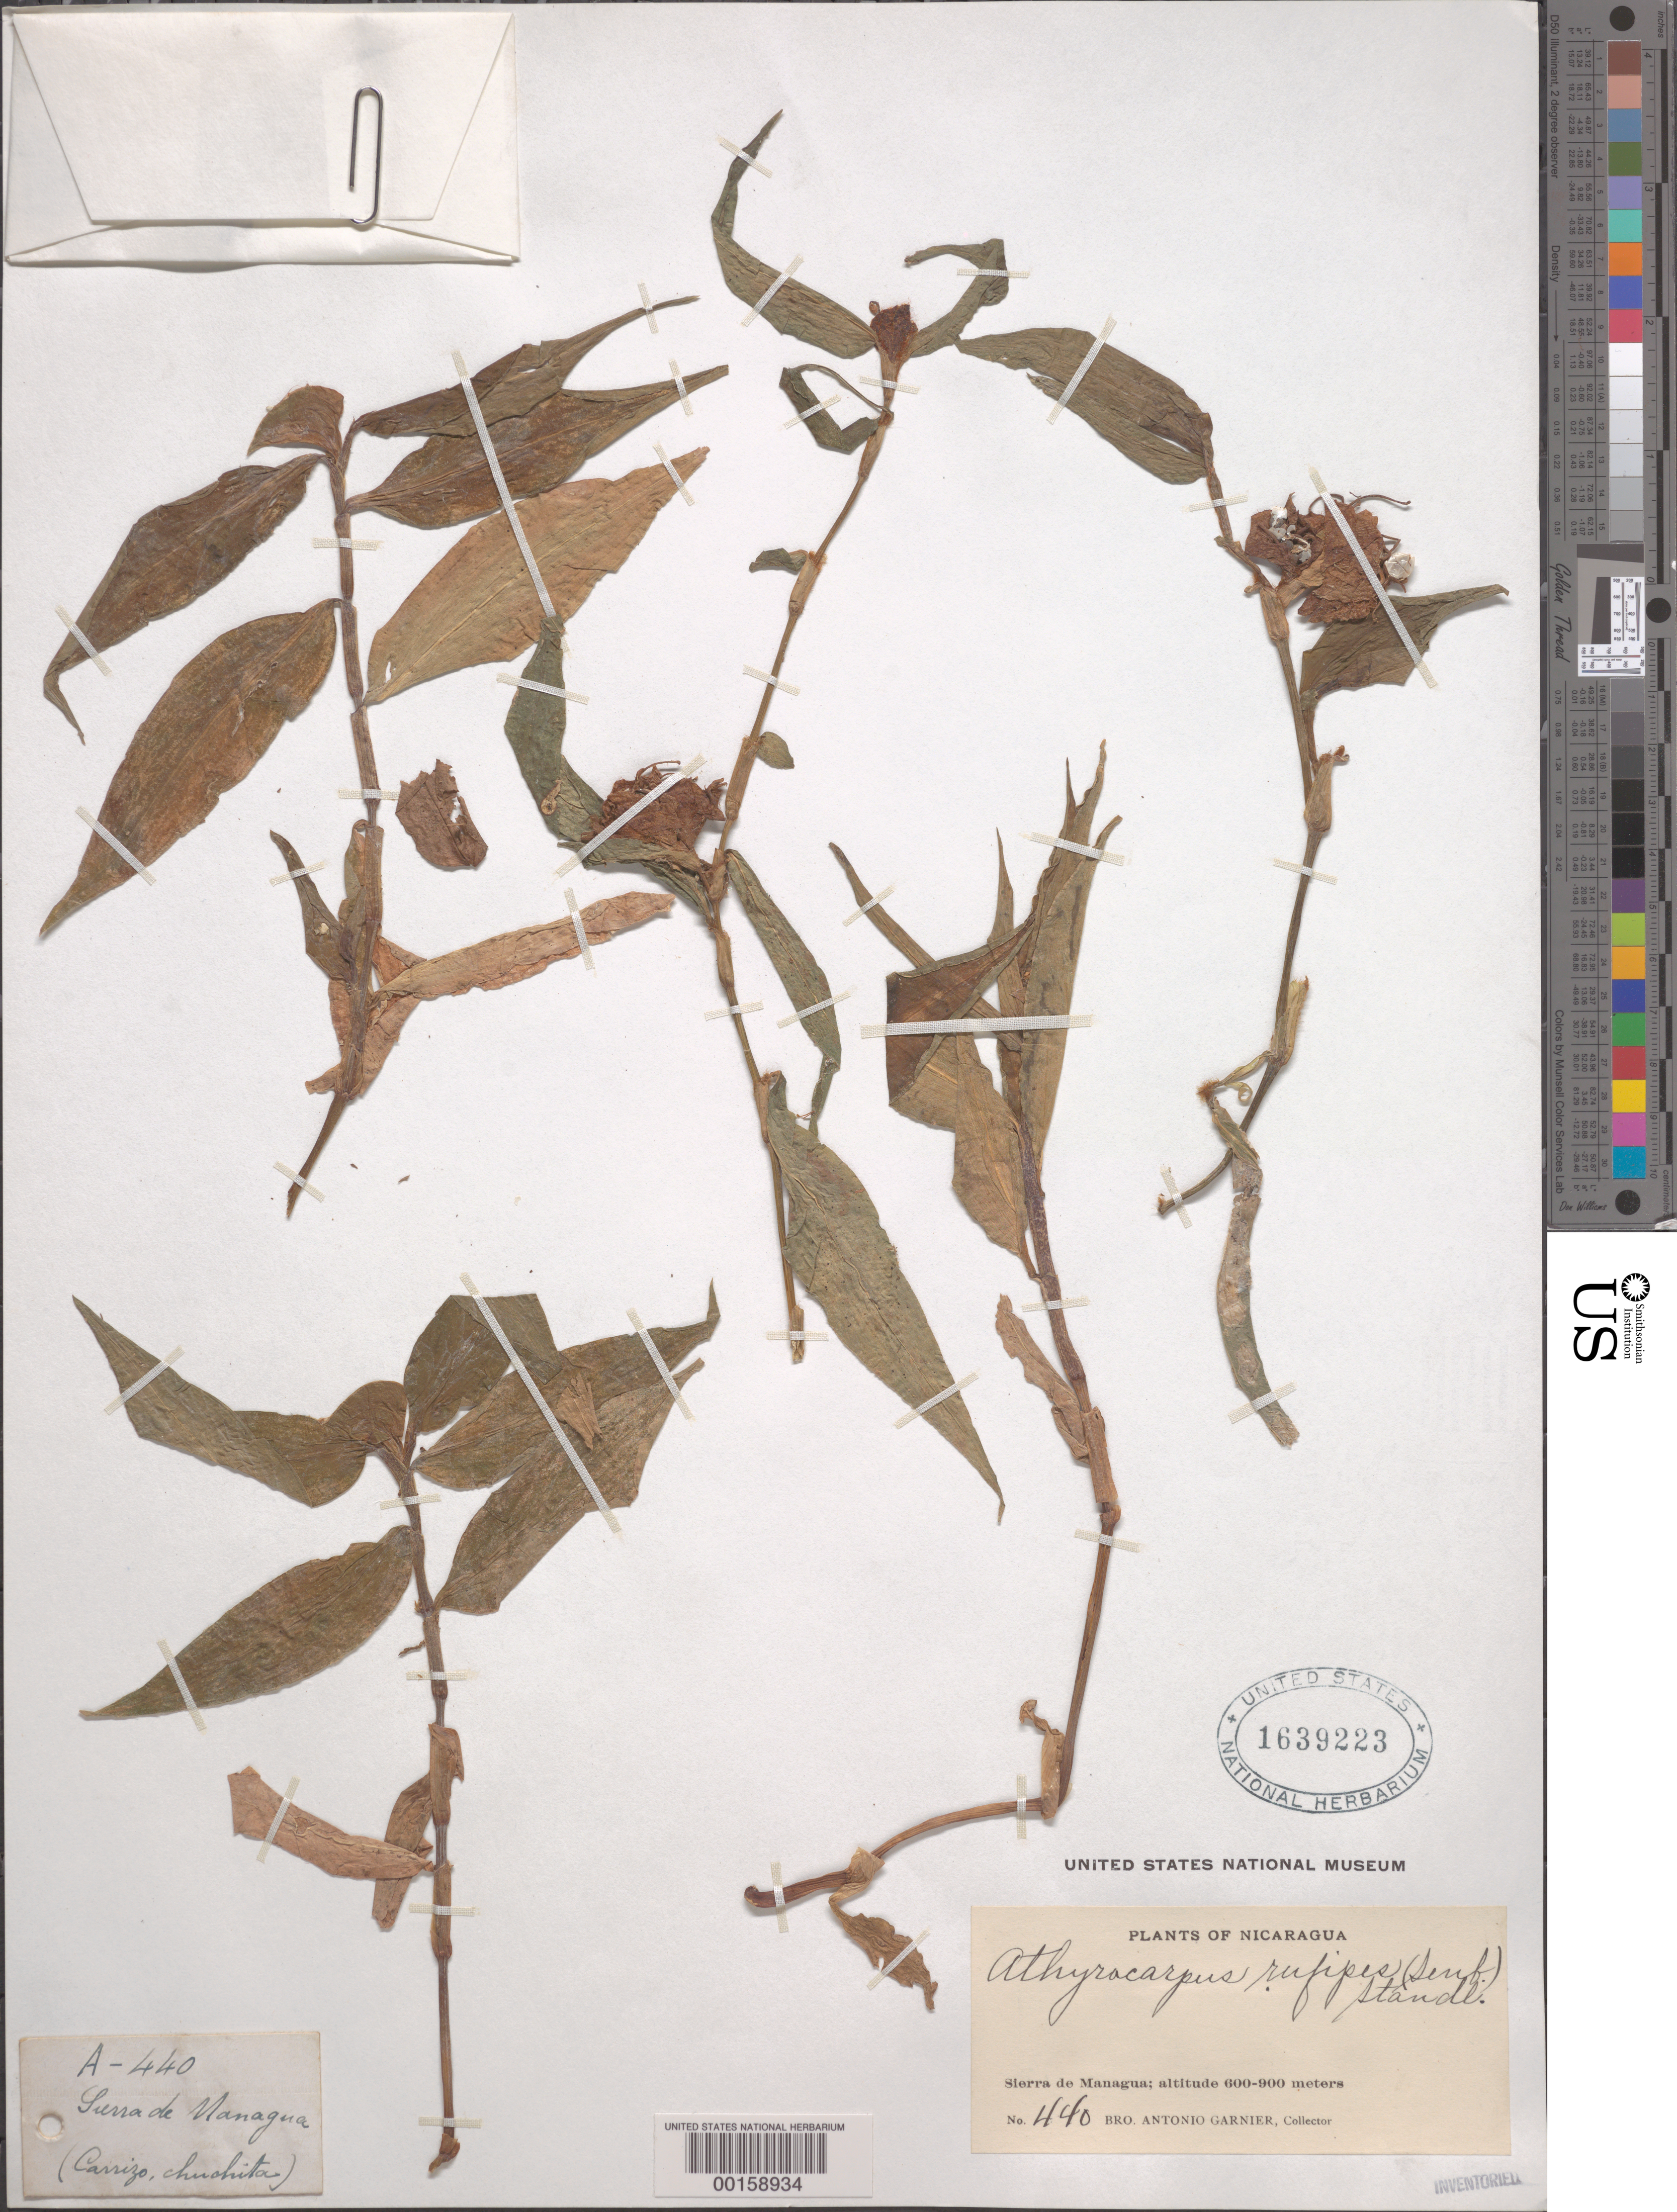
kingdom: Plantae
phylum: Tracheophyta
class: Liliopsida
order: Commelinales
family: Commelinaceae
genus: Commelina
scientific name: Commelina rufipes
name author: Seub.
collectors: Bro. A. Garnier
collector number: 440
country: Nicaragua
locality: Sierra de managua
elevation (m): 600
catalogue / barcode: US 1639223